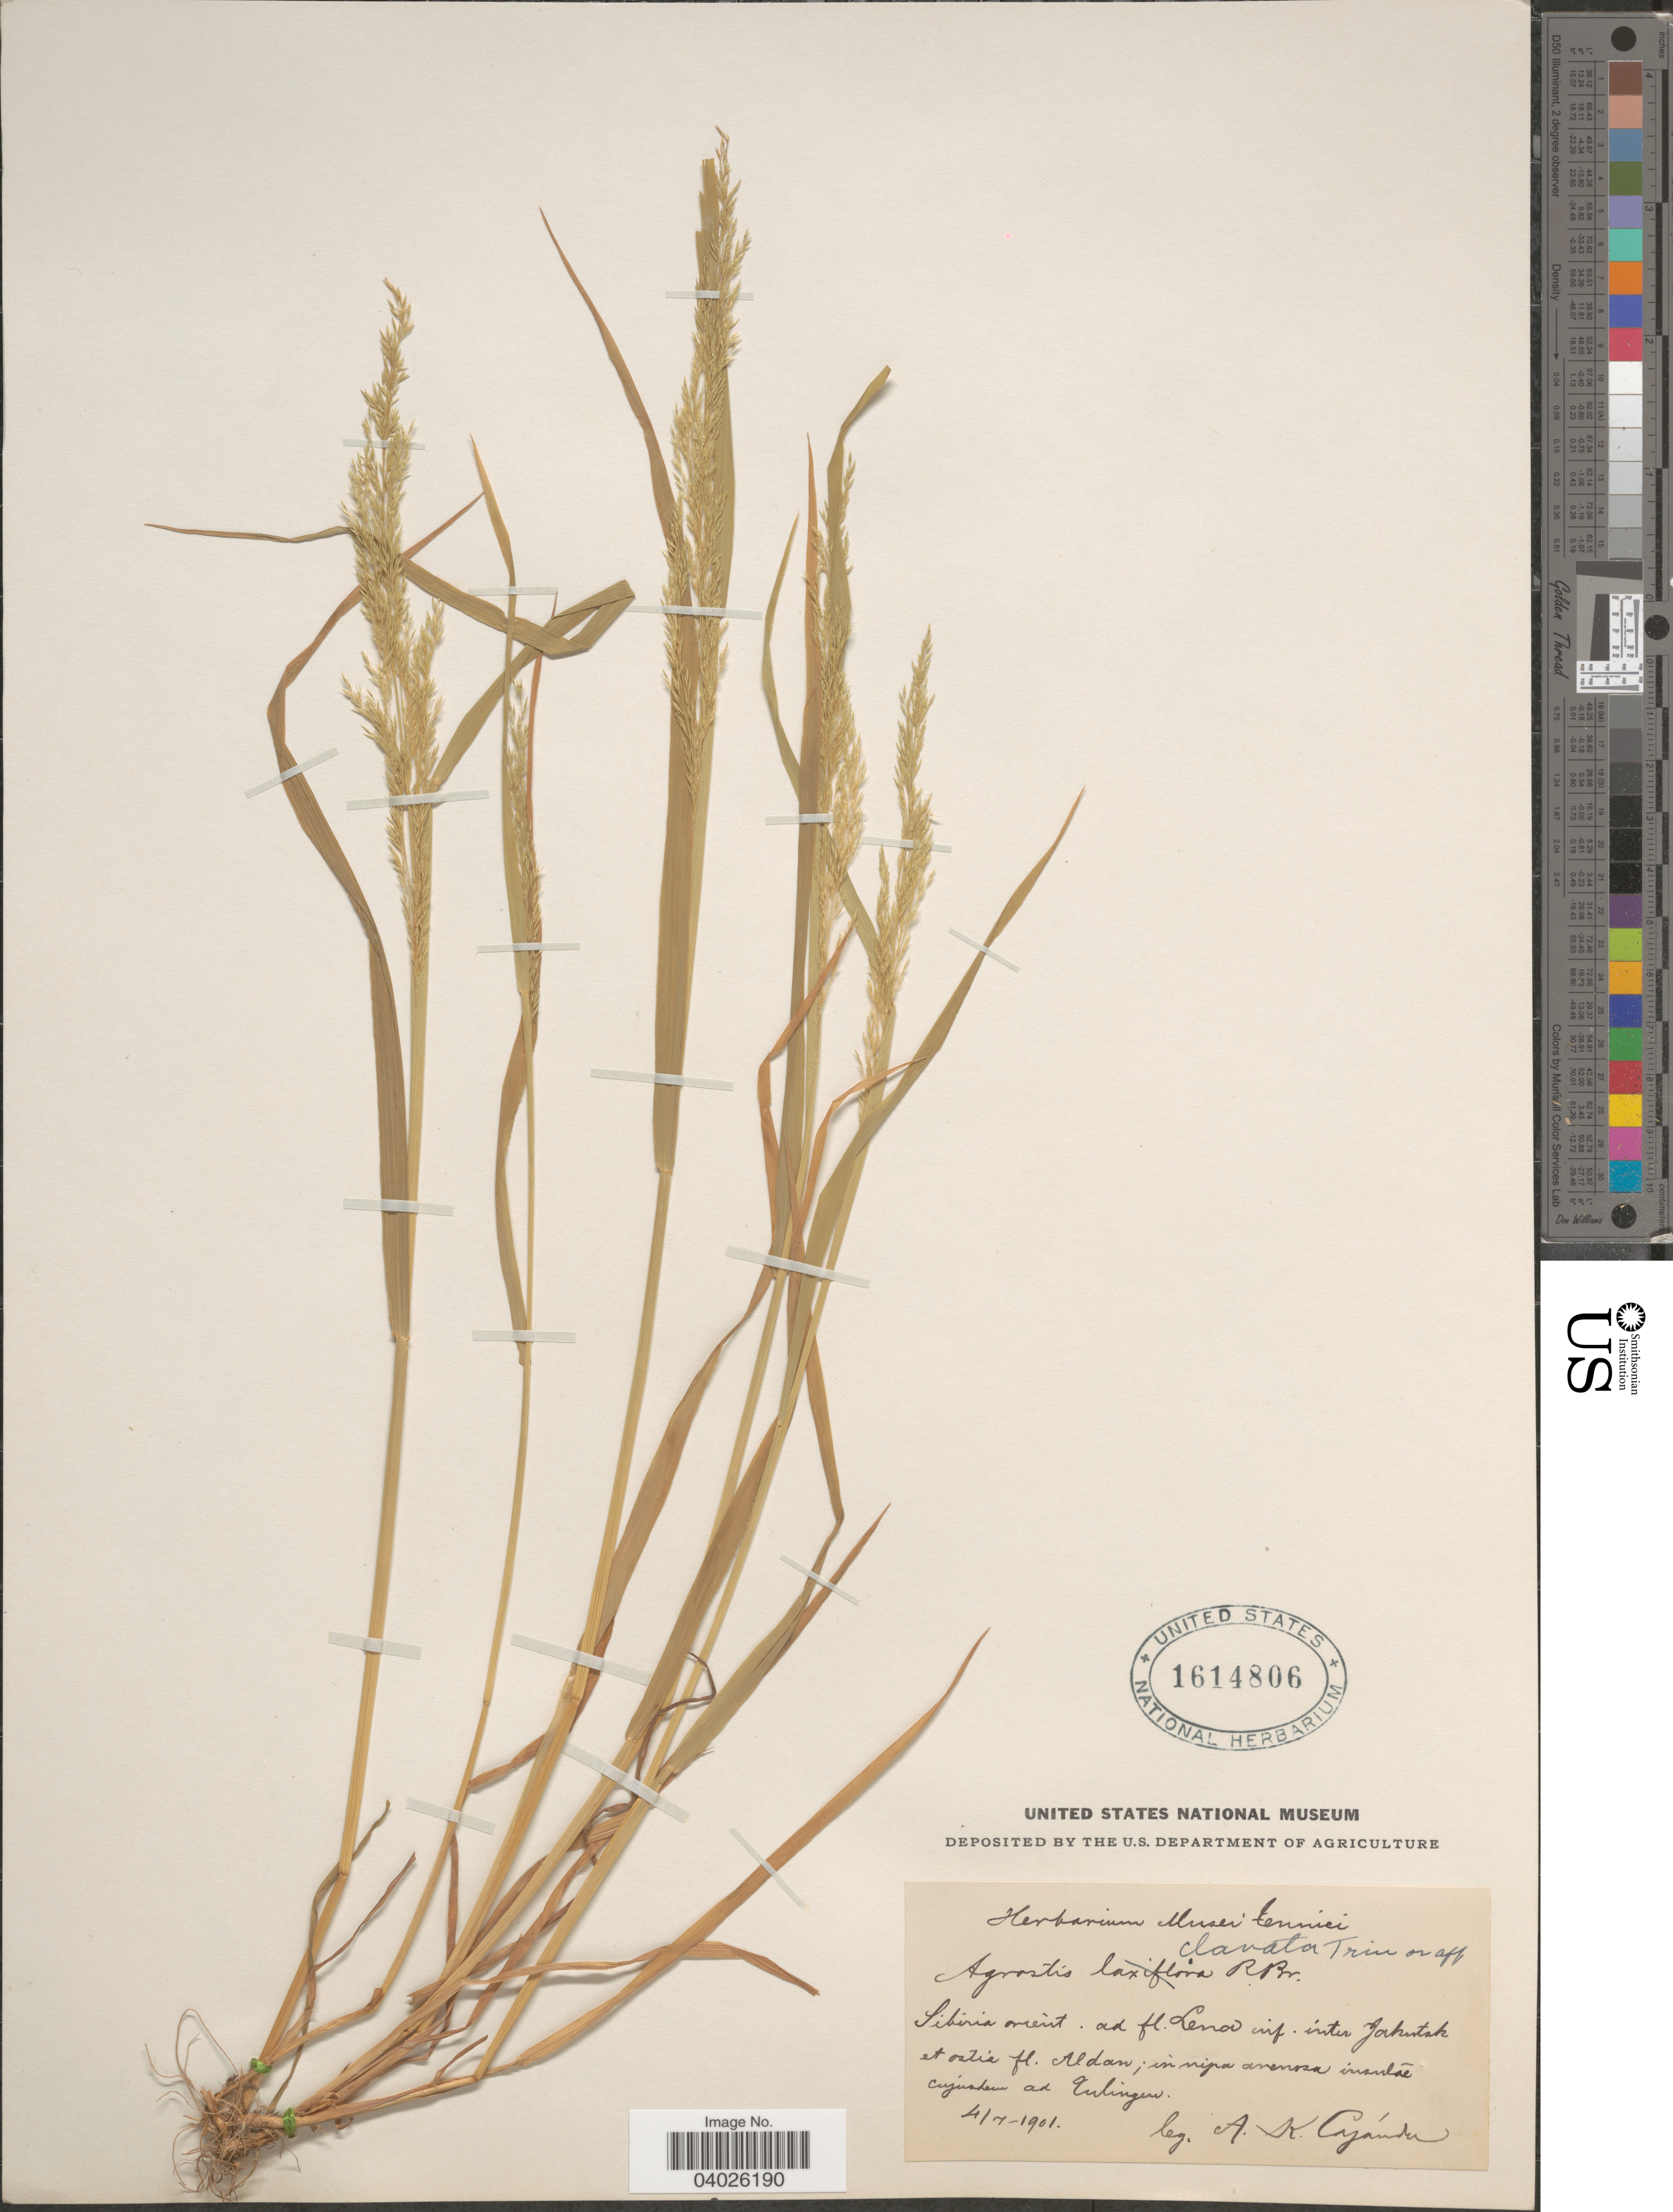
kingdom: Plantae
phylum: Tracheophyta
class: Liliopsida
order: Poales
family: Poaceae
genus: Agrostis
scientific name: Agrostis clavata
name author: Trin.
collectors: A. Cajander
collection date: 1901-07-04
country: Russian Federation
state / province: Sakha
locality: Sibiria orient. ad fl. Lena inf. inter Jakutsk et ostia fl. Aldan; in ripa arenosa insulãe cujushem ad Enlingen.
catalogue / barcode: US 1614806